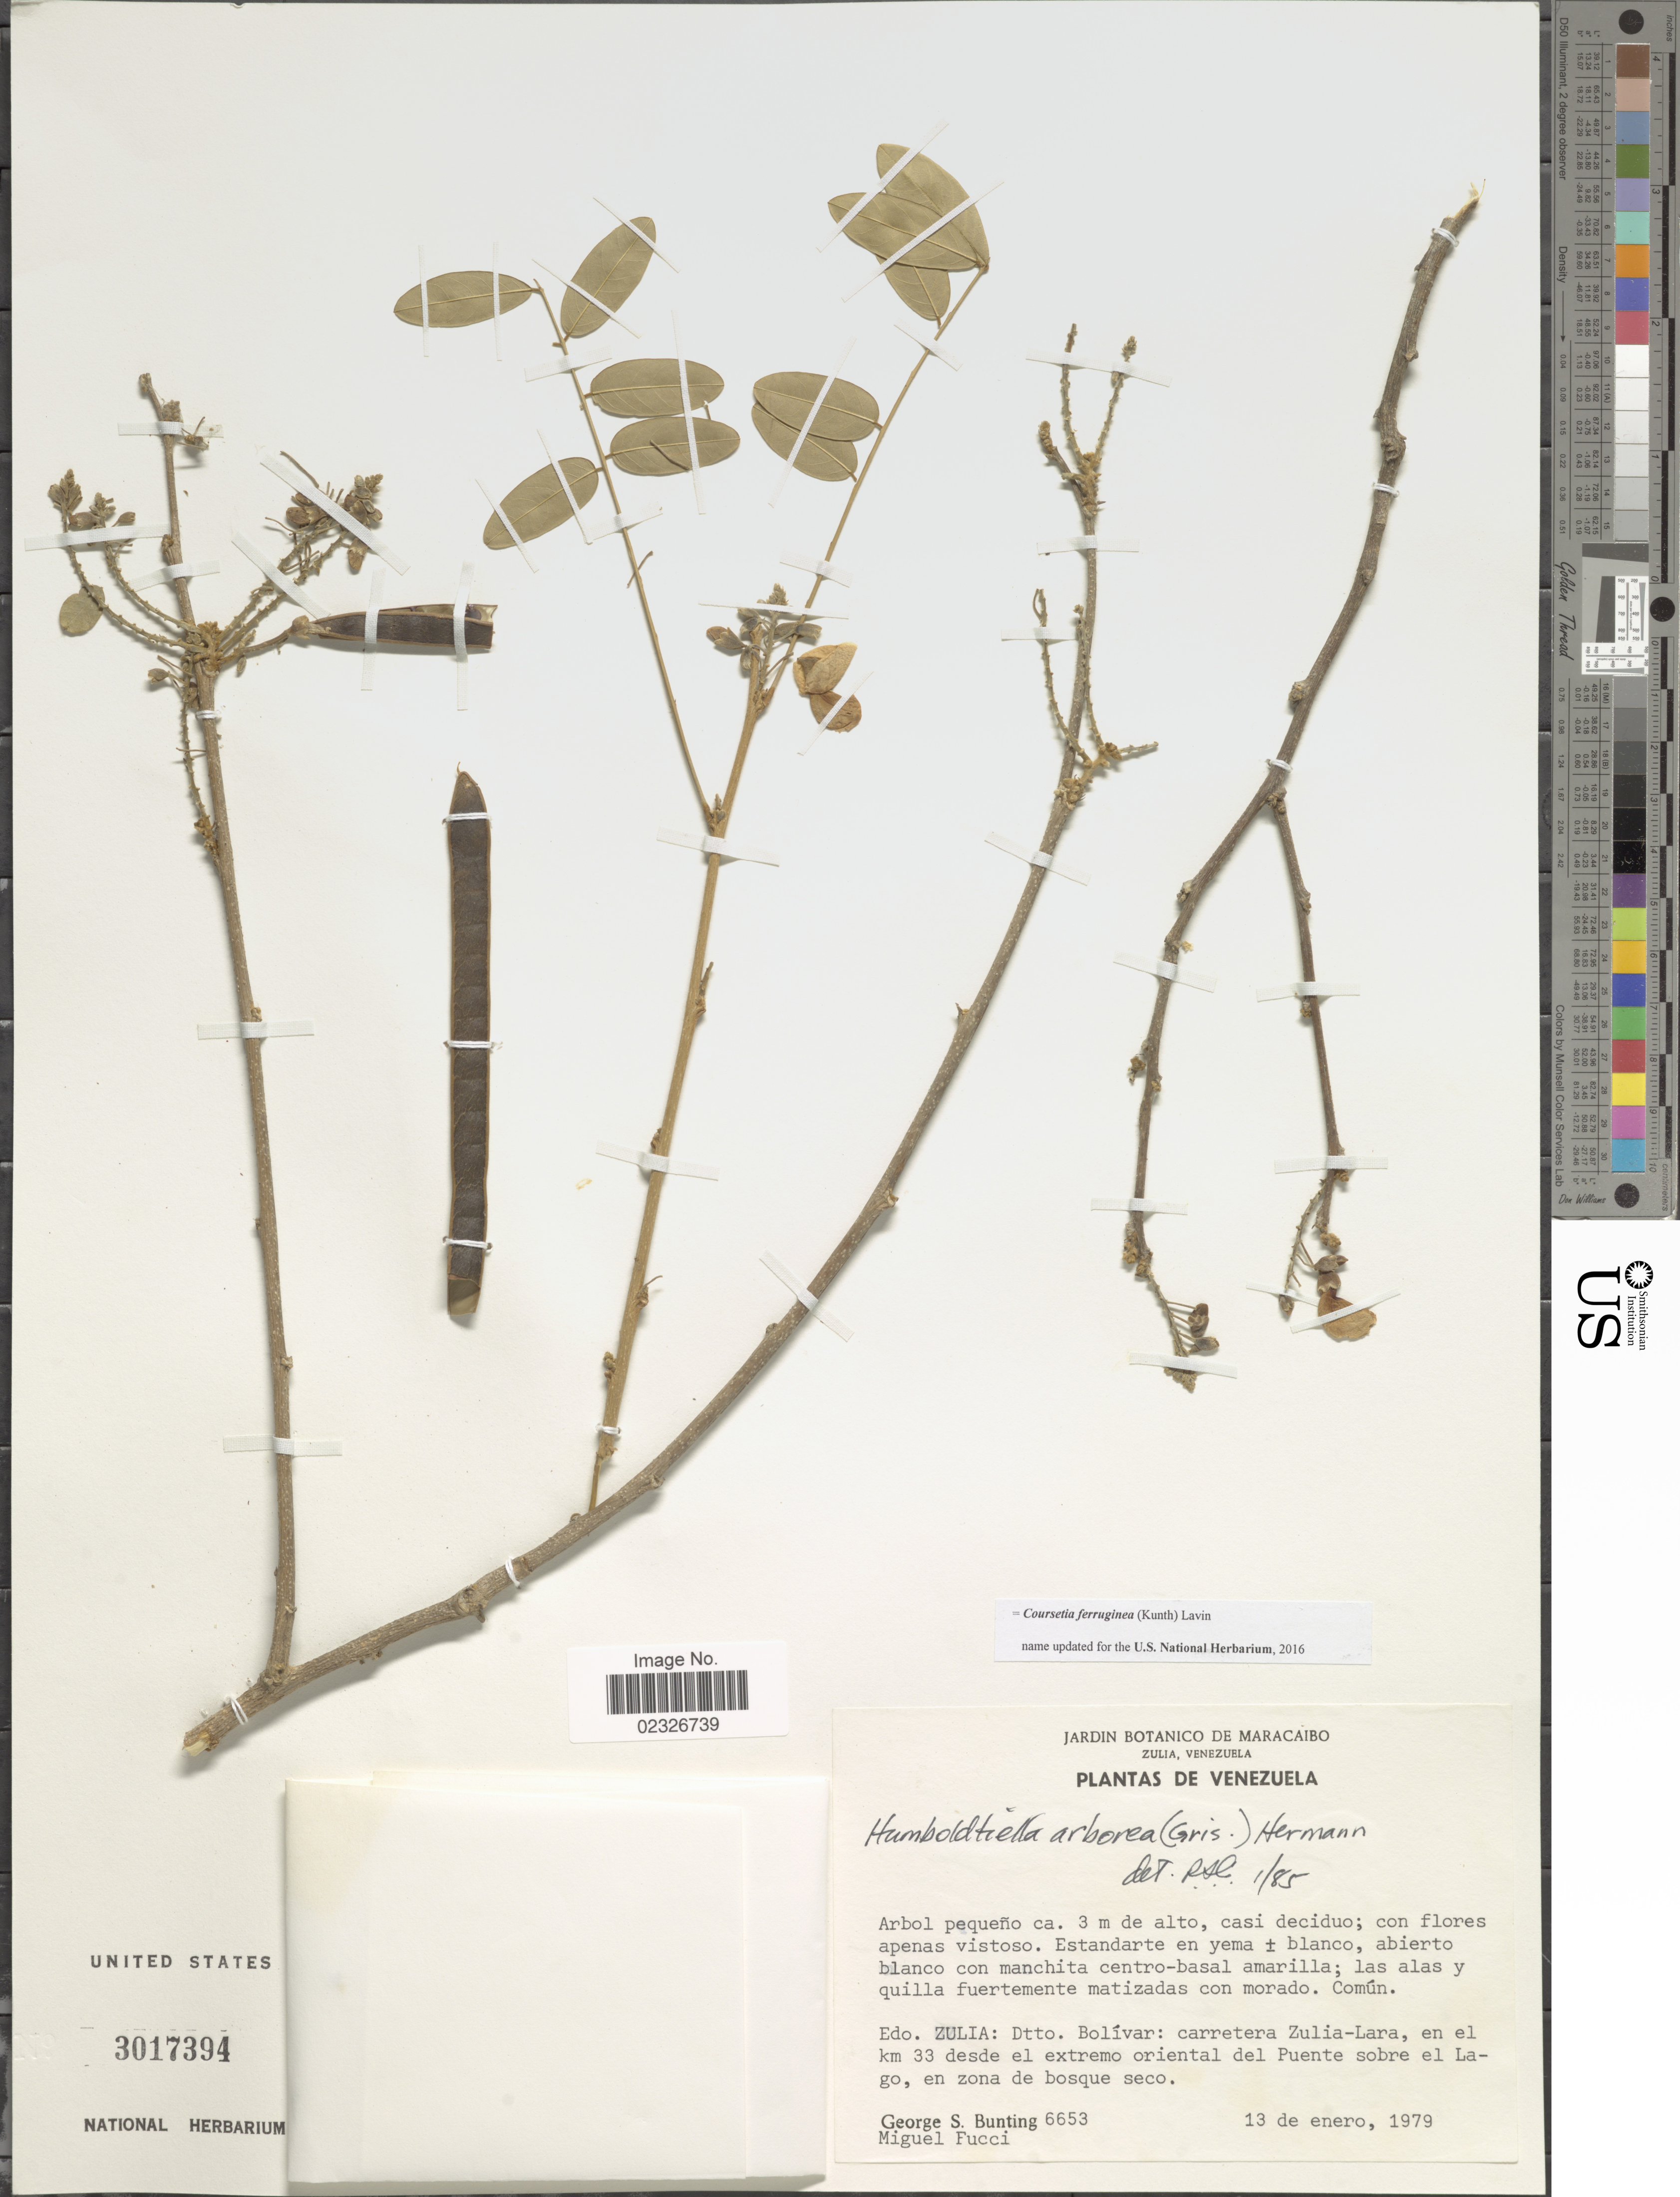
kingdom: Plantae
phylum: Tracheophyta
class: Magnoliopsida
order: Fabales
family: Fabaceae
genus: Coursetia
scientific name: Coursetia ferruginea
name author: (Kunth) Lavin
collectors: G. S. Bunting & M. Fucci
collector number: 6653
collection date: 1979-01-13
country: Venezuela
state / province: Zulia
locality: Edo. Zulia: Dtto. Bolívar: carretera Zulia-Lara, en el km 33 desde el extremo oriental del Puente sobre el Lago, en zona de bosque seco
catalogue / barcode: US 3017394